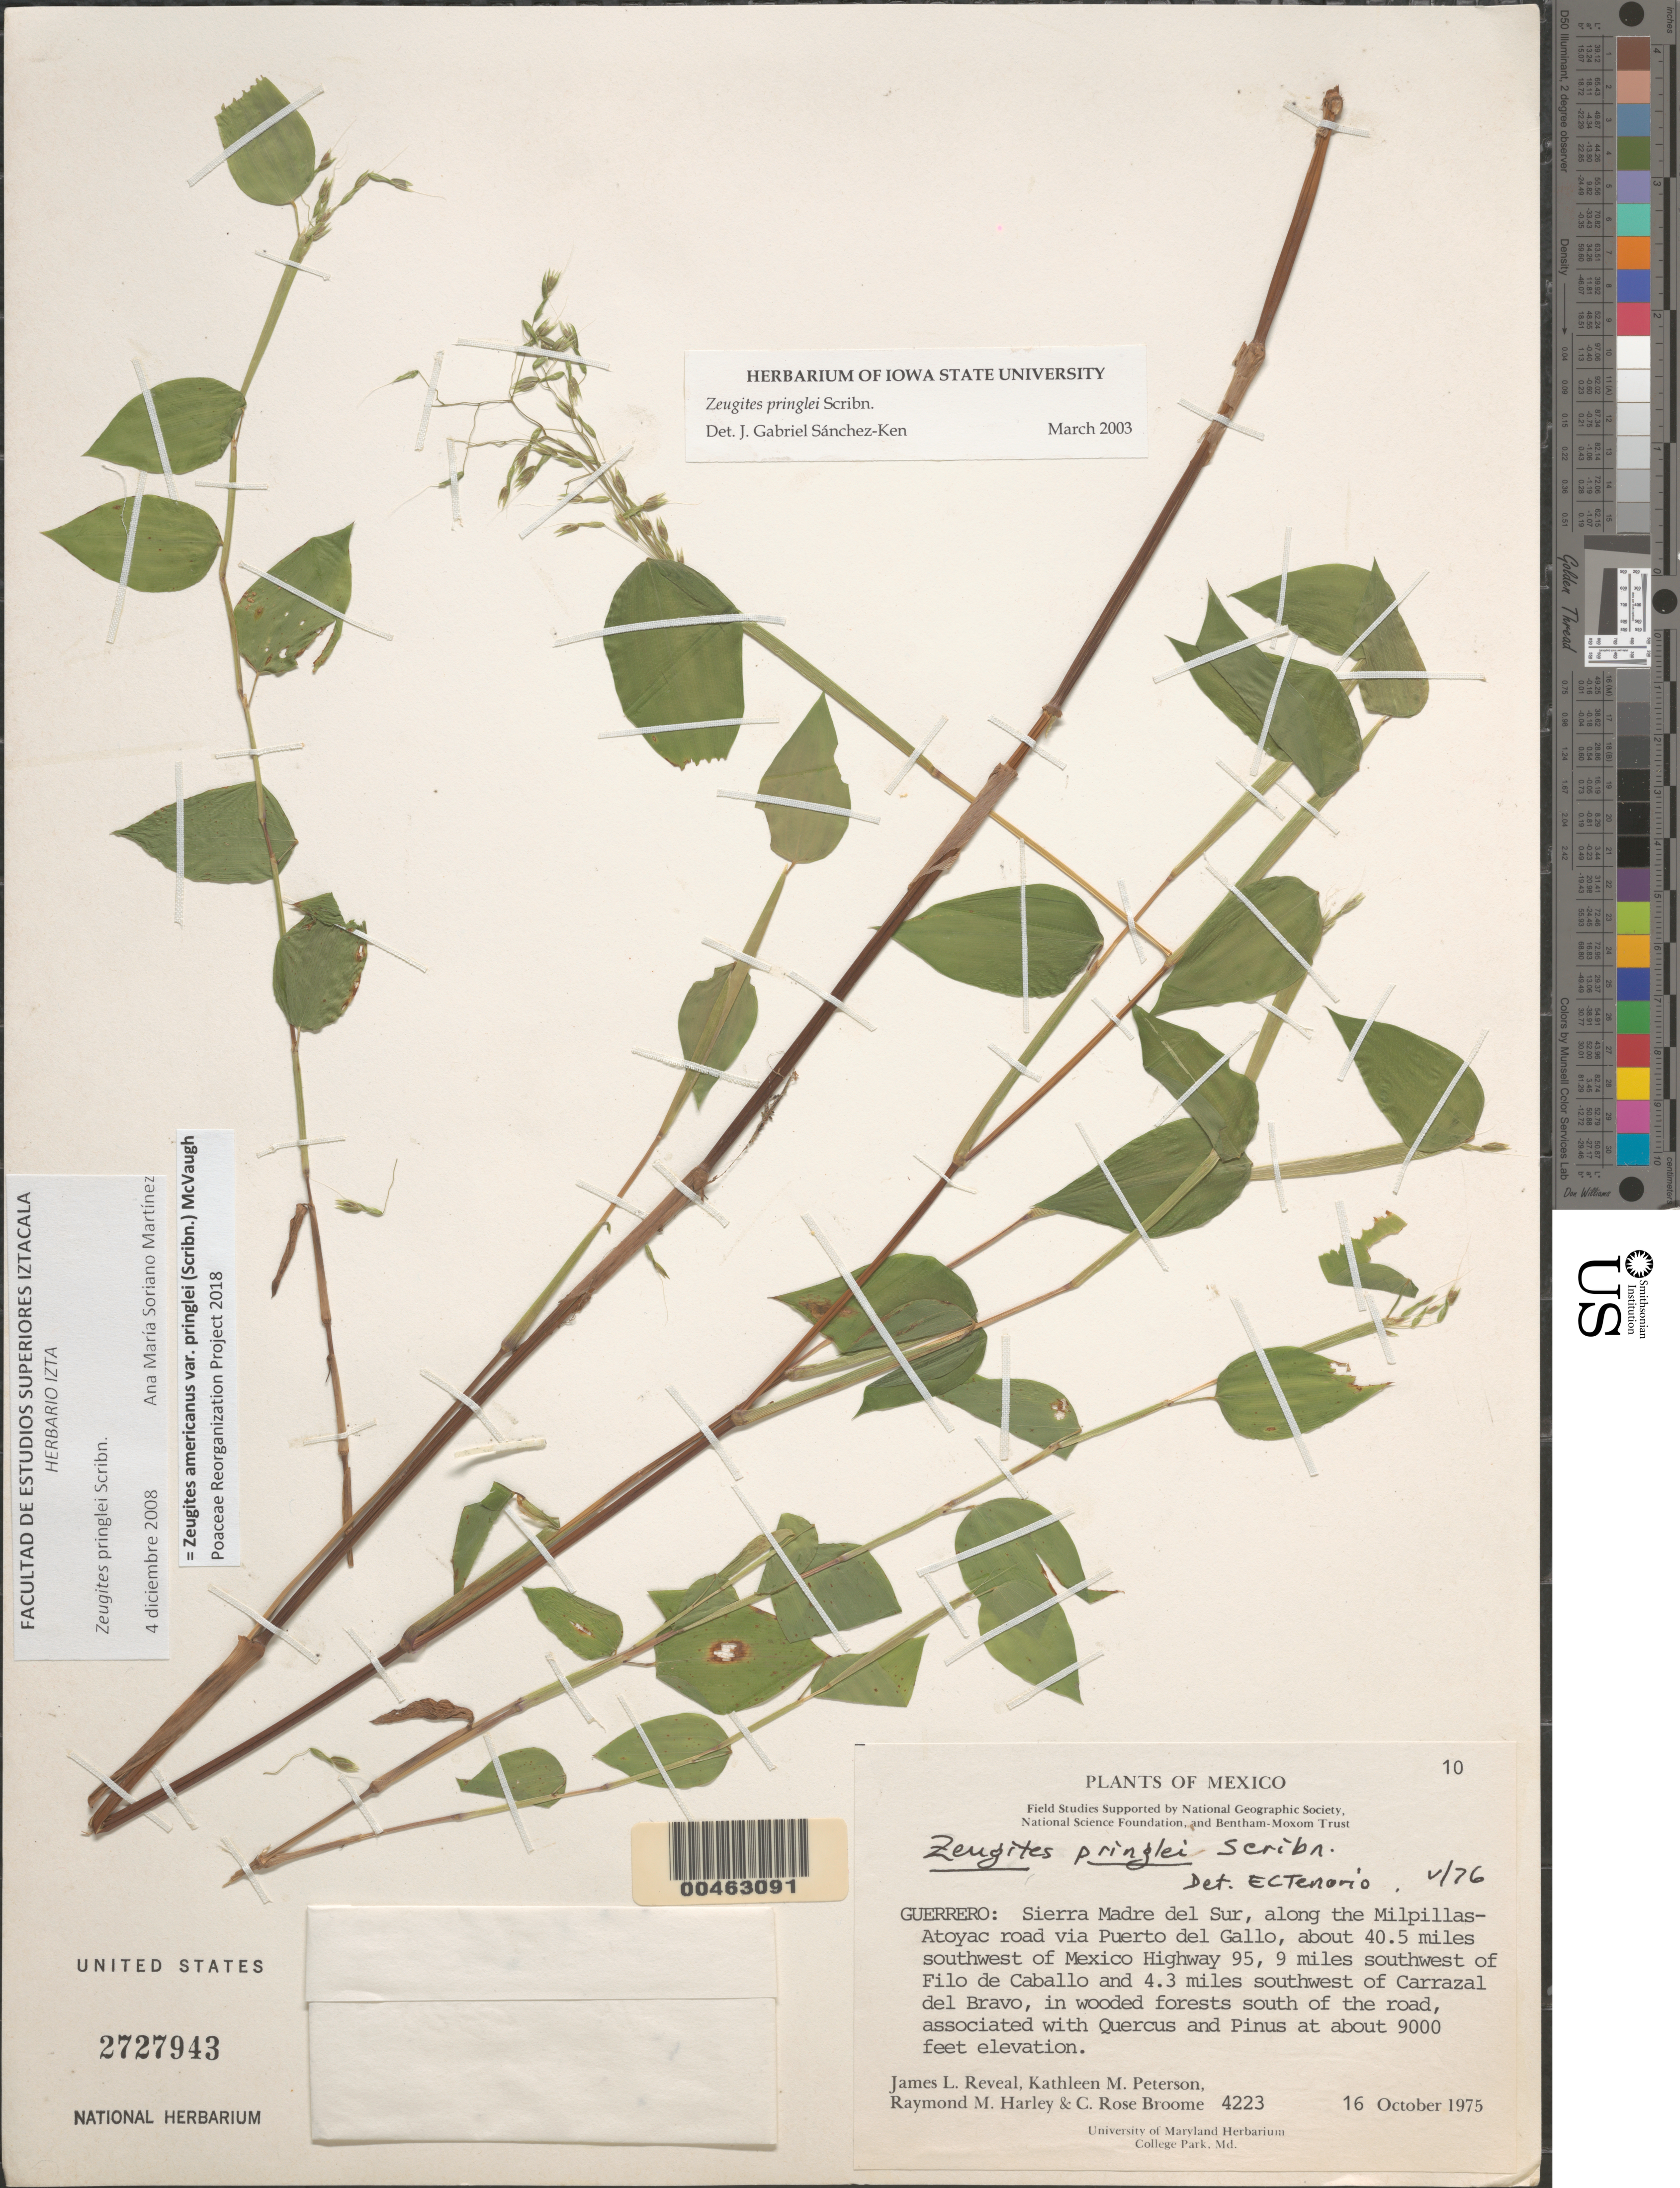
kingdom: Plantae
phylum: Tracheophyta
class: Liliopsida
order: Poales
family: Poaceae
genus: Zeugites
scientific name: Zeugites americanus var. pringlei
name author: (Scribn.) McVaugh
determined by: Poaceae Reorganization Project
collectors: J. L. Reveal, K. Peterson, R. M. Harley & C. R. Broome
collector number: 4223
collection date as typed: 16 Oct 1975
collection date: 1975-10-16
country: Mexico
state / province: Guerrero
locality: Sierra Madre del S, along the Milpillas - Atoyac rd via Puerto del Gallo, ca 40.5 mi SW of Mex Hwy 95, 9 mi SW of Filo de Cabal...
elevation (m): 2743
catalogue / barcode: US 2727943